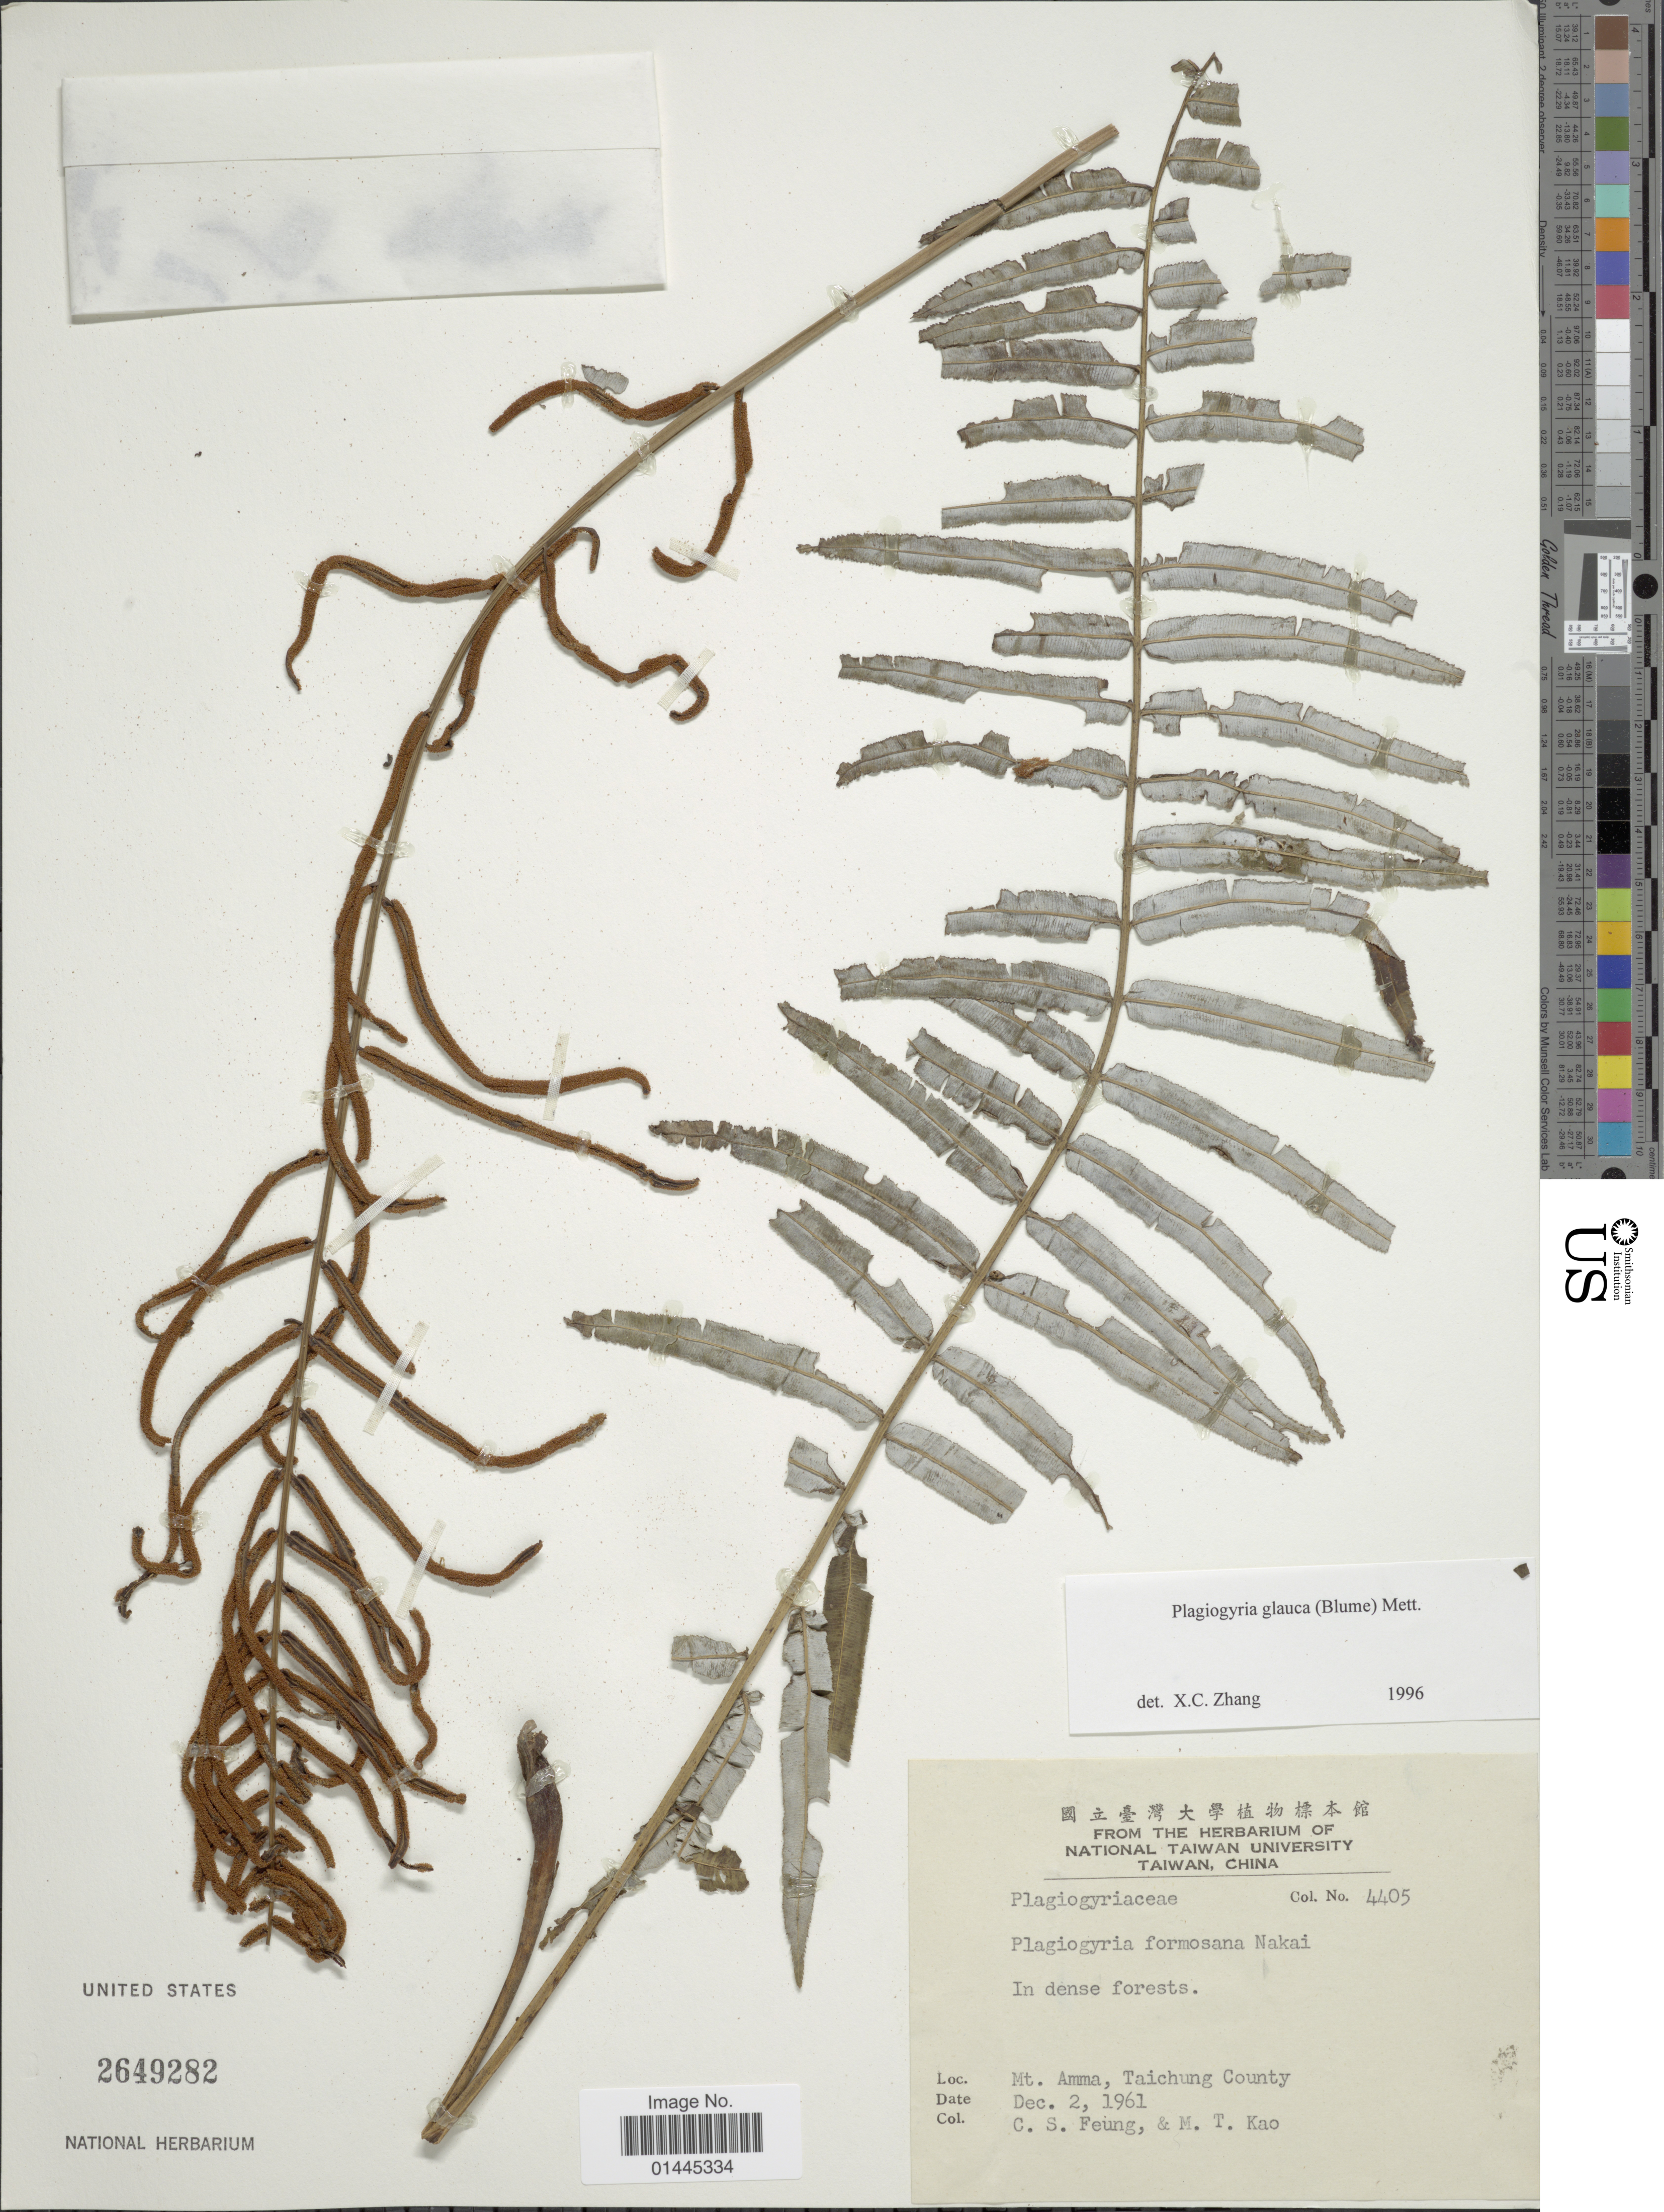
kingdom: Plantae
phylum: Tracheophyta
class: Polypodiopsida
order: Cyatheales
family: Plagiogyriaceae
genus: Plagiogyria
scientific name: Plagiogyria glauca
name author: (Blume) Mett.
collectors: C. Feung & M. T. Kao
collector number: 4405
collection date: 1961-12-02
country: Taiwan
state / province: Taichung City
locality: Mt. Amma, Taichung County.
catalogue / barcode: US 2649282